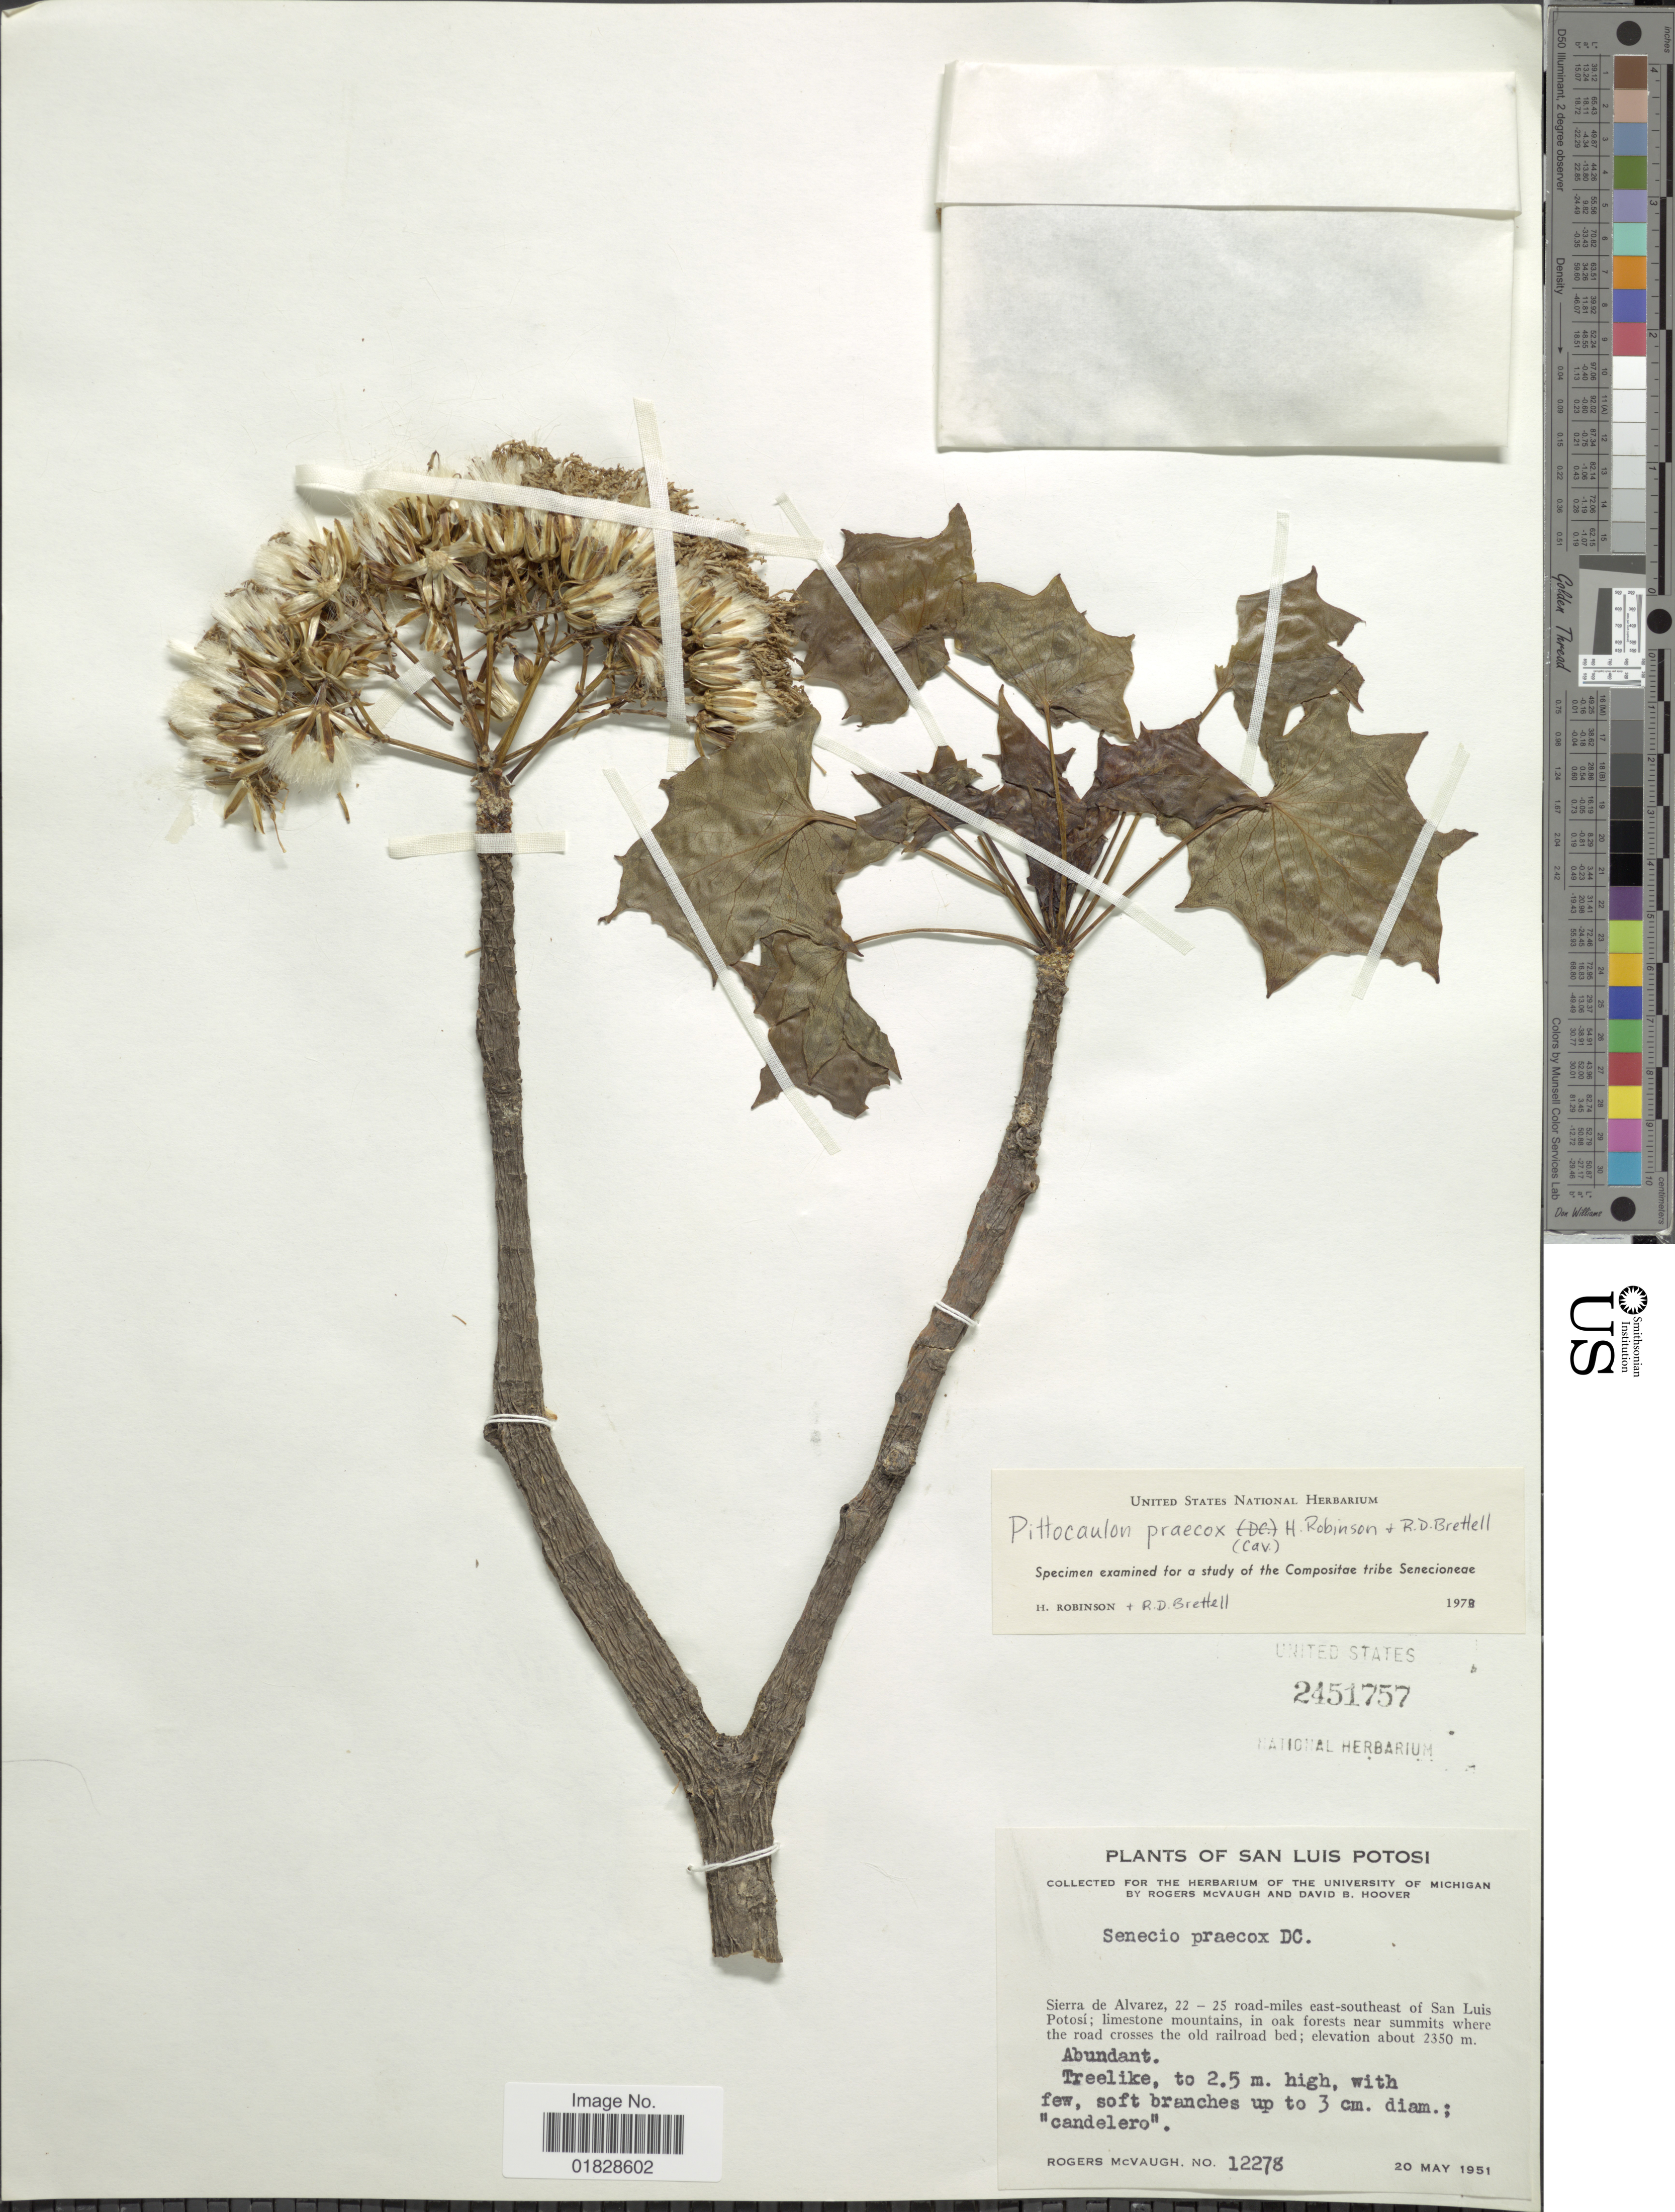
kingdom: Plantae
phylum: Tracheophyta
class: Magnoliopsida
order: Asterales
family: Asteraceae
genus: Pittocaulon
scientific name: Pittocaulon praecox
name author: (Cav.) H. Rob. & Brettell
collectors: R. McVaugh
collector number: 12278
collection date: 1951-05-20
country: Mexico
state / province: San Luis Potosí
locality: Sierra de Alvarez, 22-25 road-miles east-southeast of San Luis Potosí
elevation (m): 2350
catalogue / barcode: US 2451757